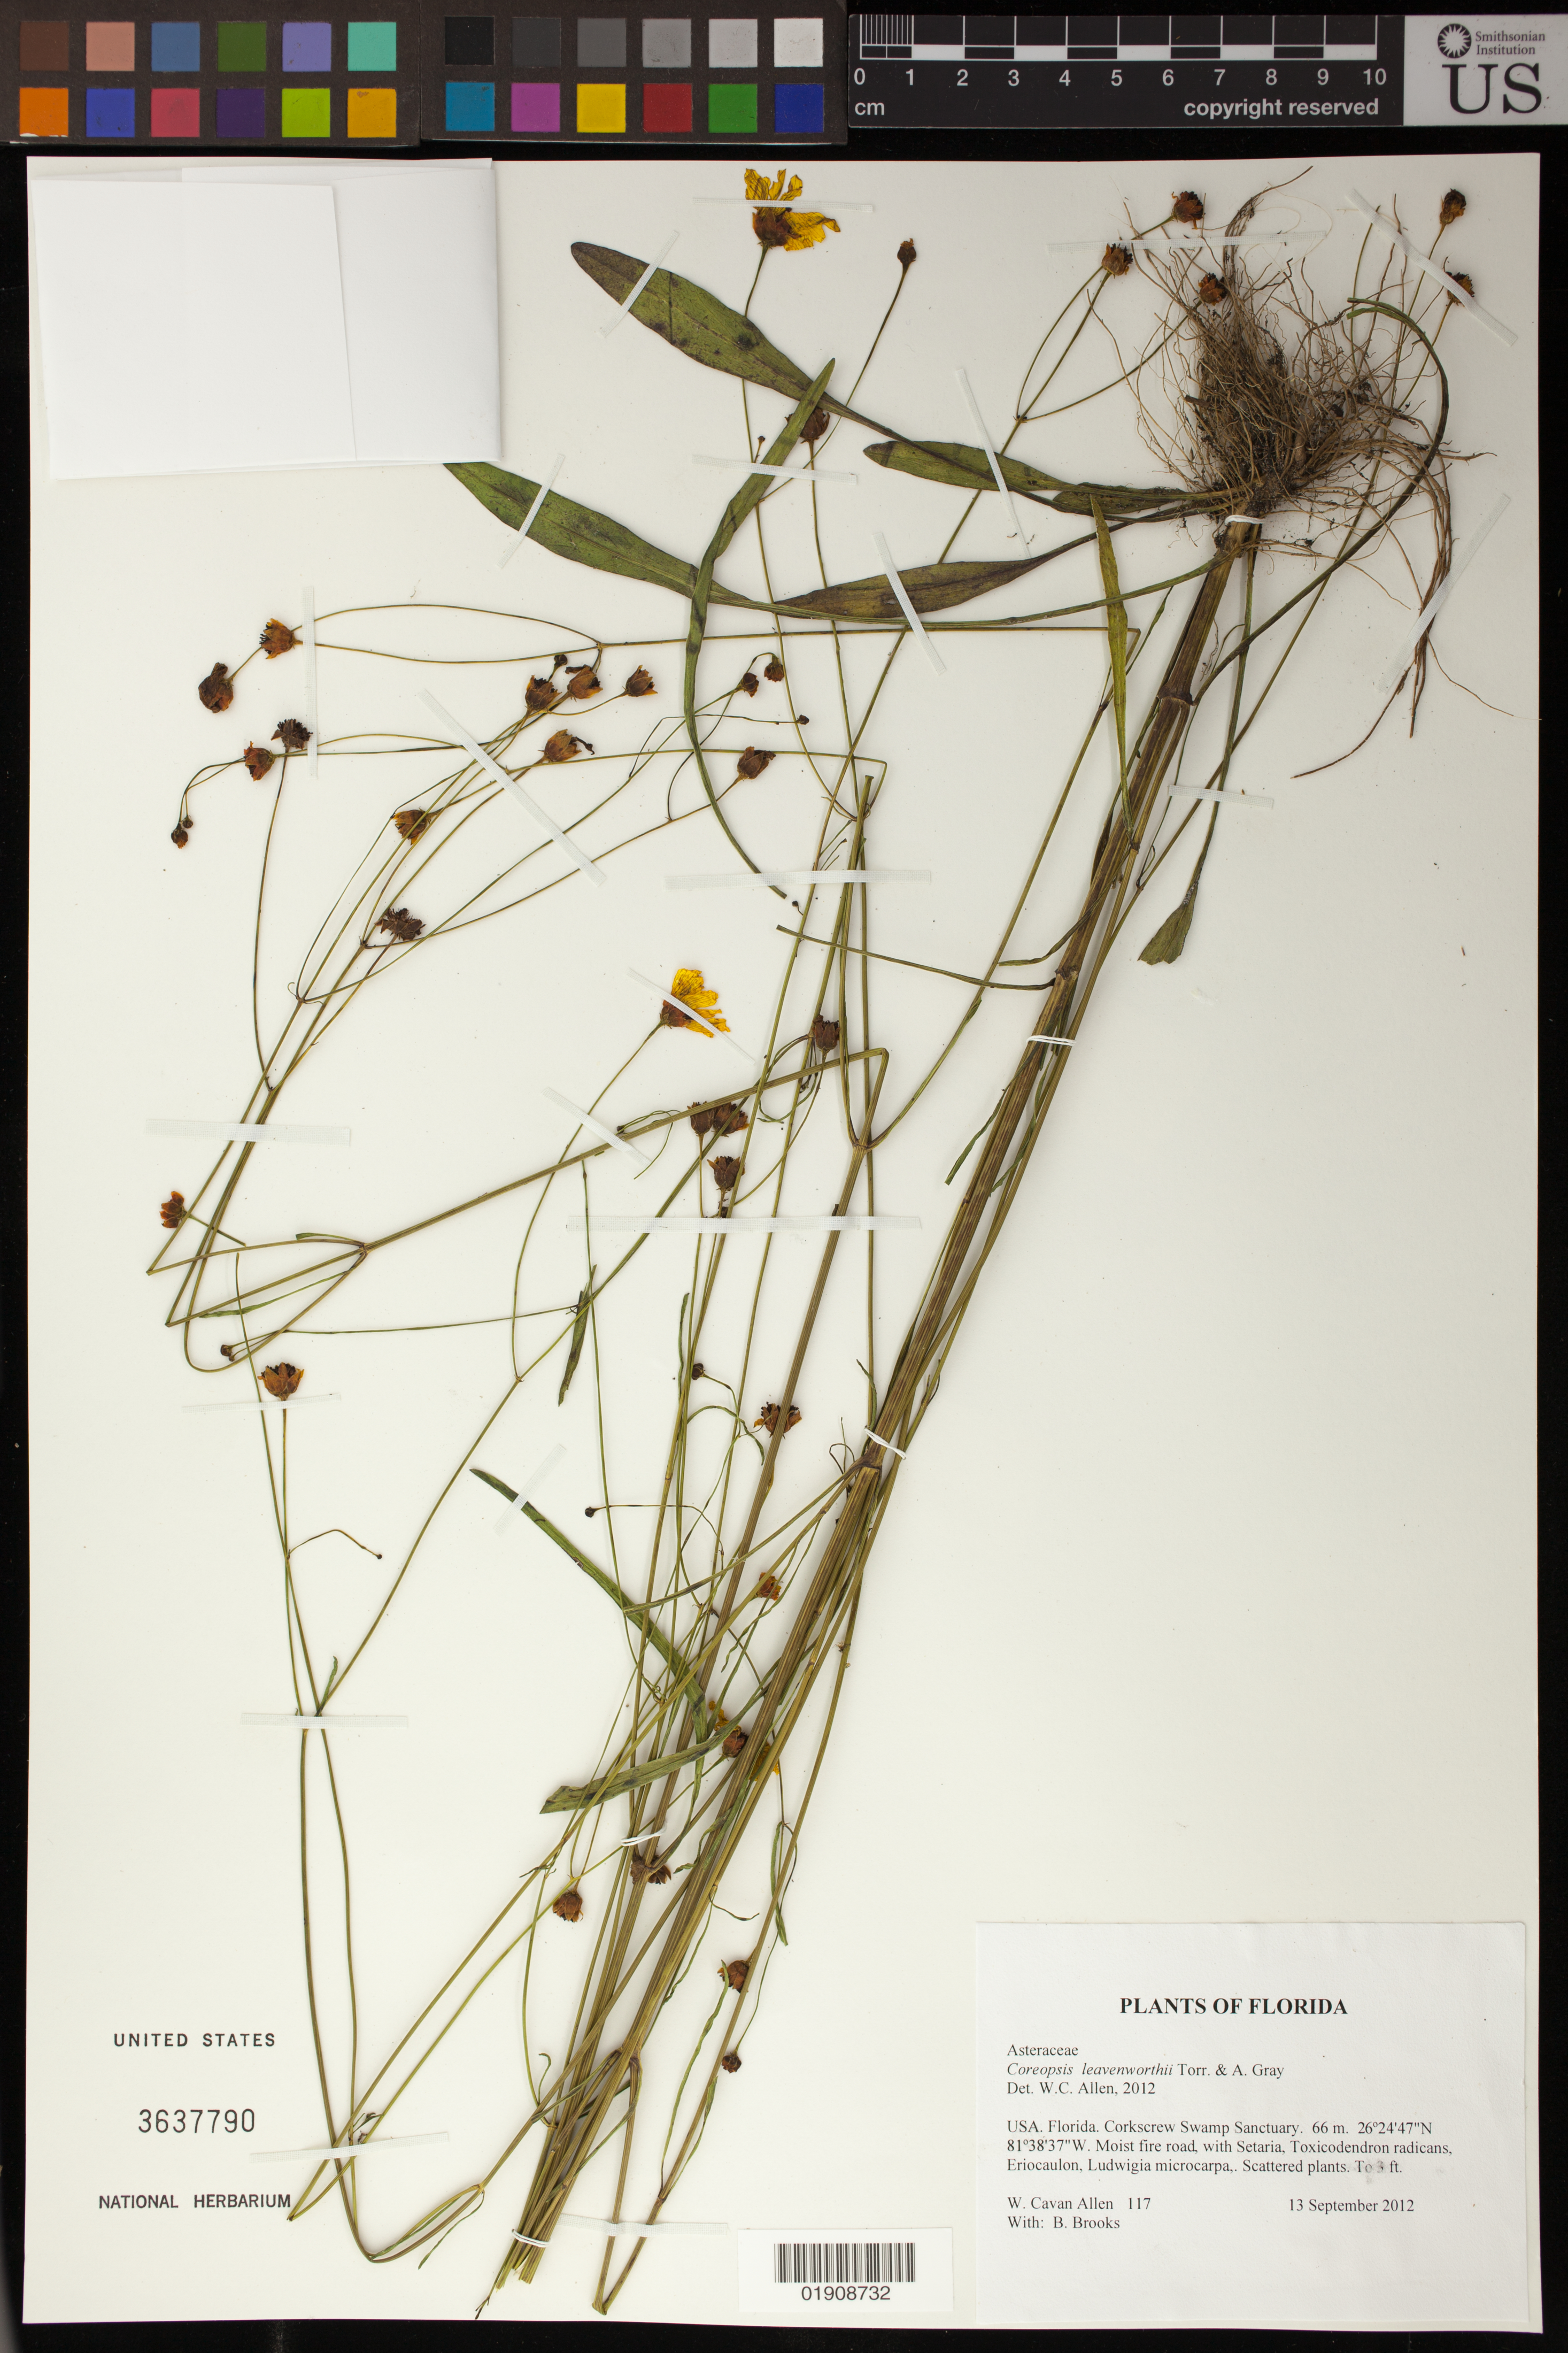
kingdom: Plantae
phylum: Tracheophyta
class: Magnoliopsida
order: Asterales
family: Asteraceae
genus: Coreopsis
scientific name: Coreopsis leavenworthii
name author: Torr. & A. Gray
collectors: W. C. Allen & B. Brooks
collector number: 117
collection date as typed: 13 September 2012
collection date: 2012-09-13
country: United States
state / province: Florida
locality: Corkscrew Swamp Sanctuary,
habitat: Moist fire road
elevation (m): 0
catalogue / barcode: US 3637790